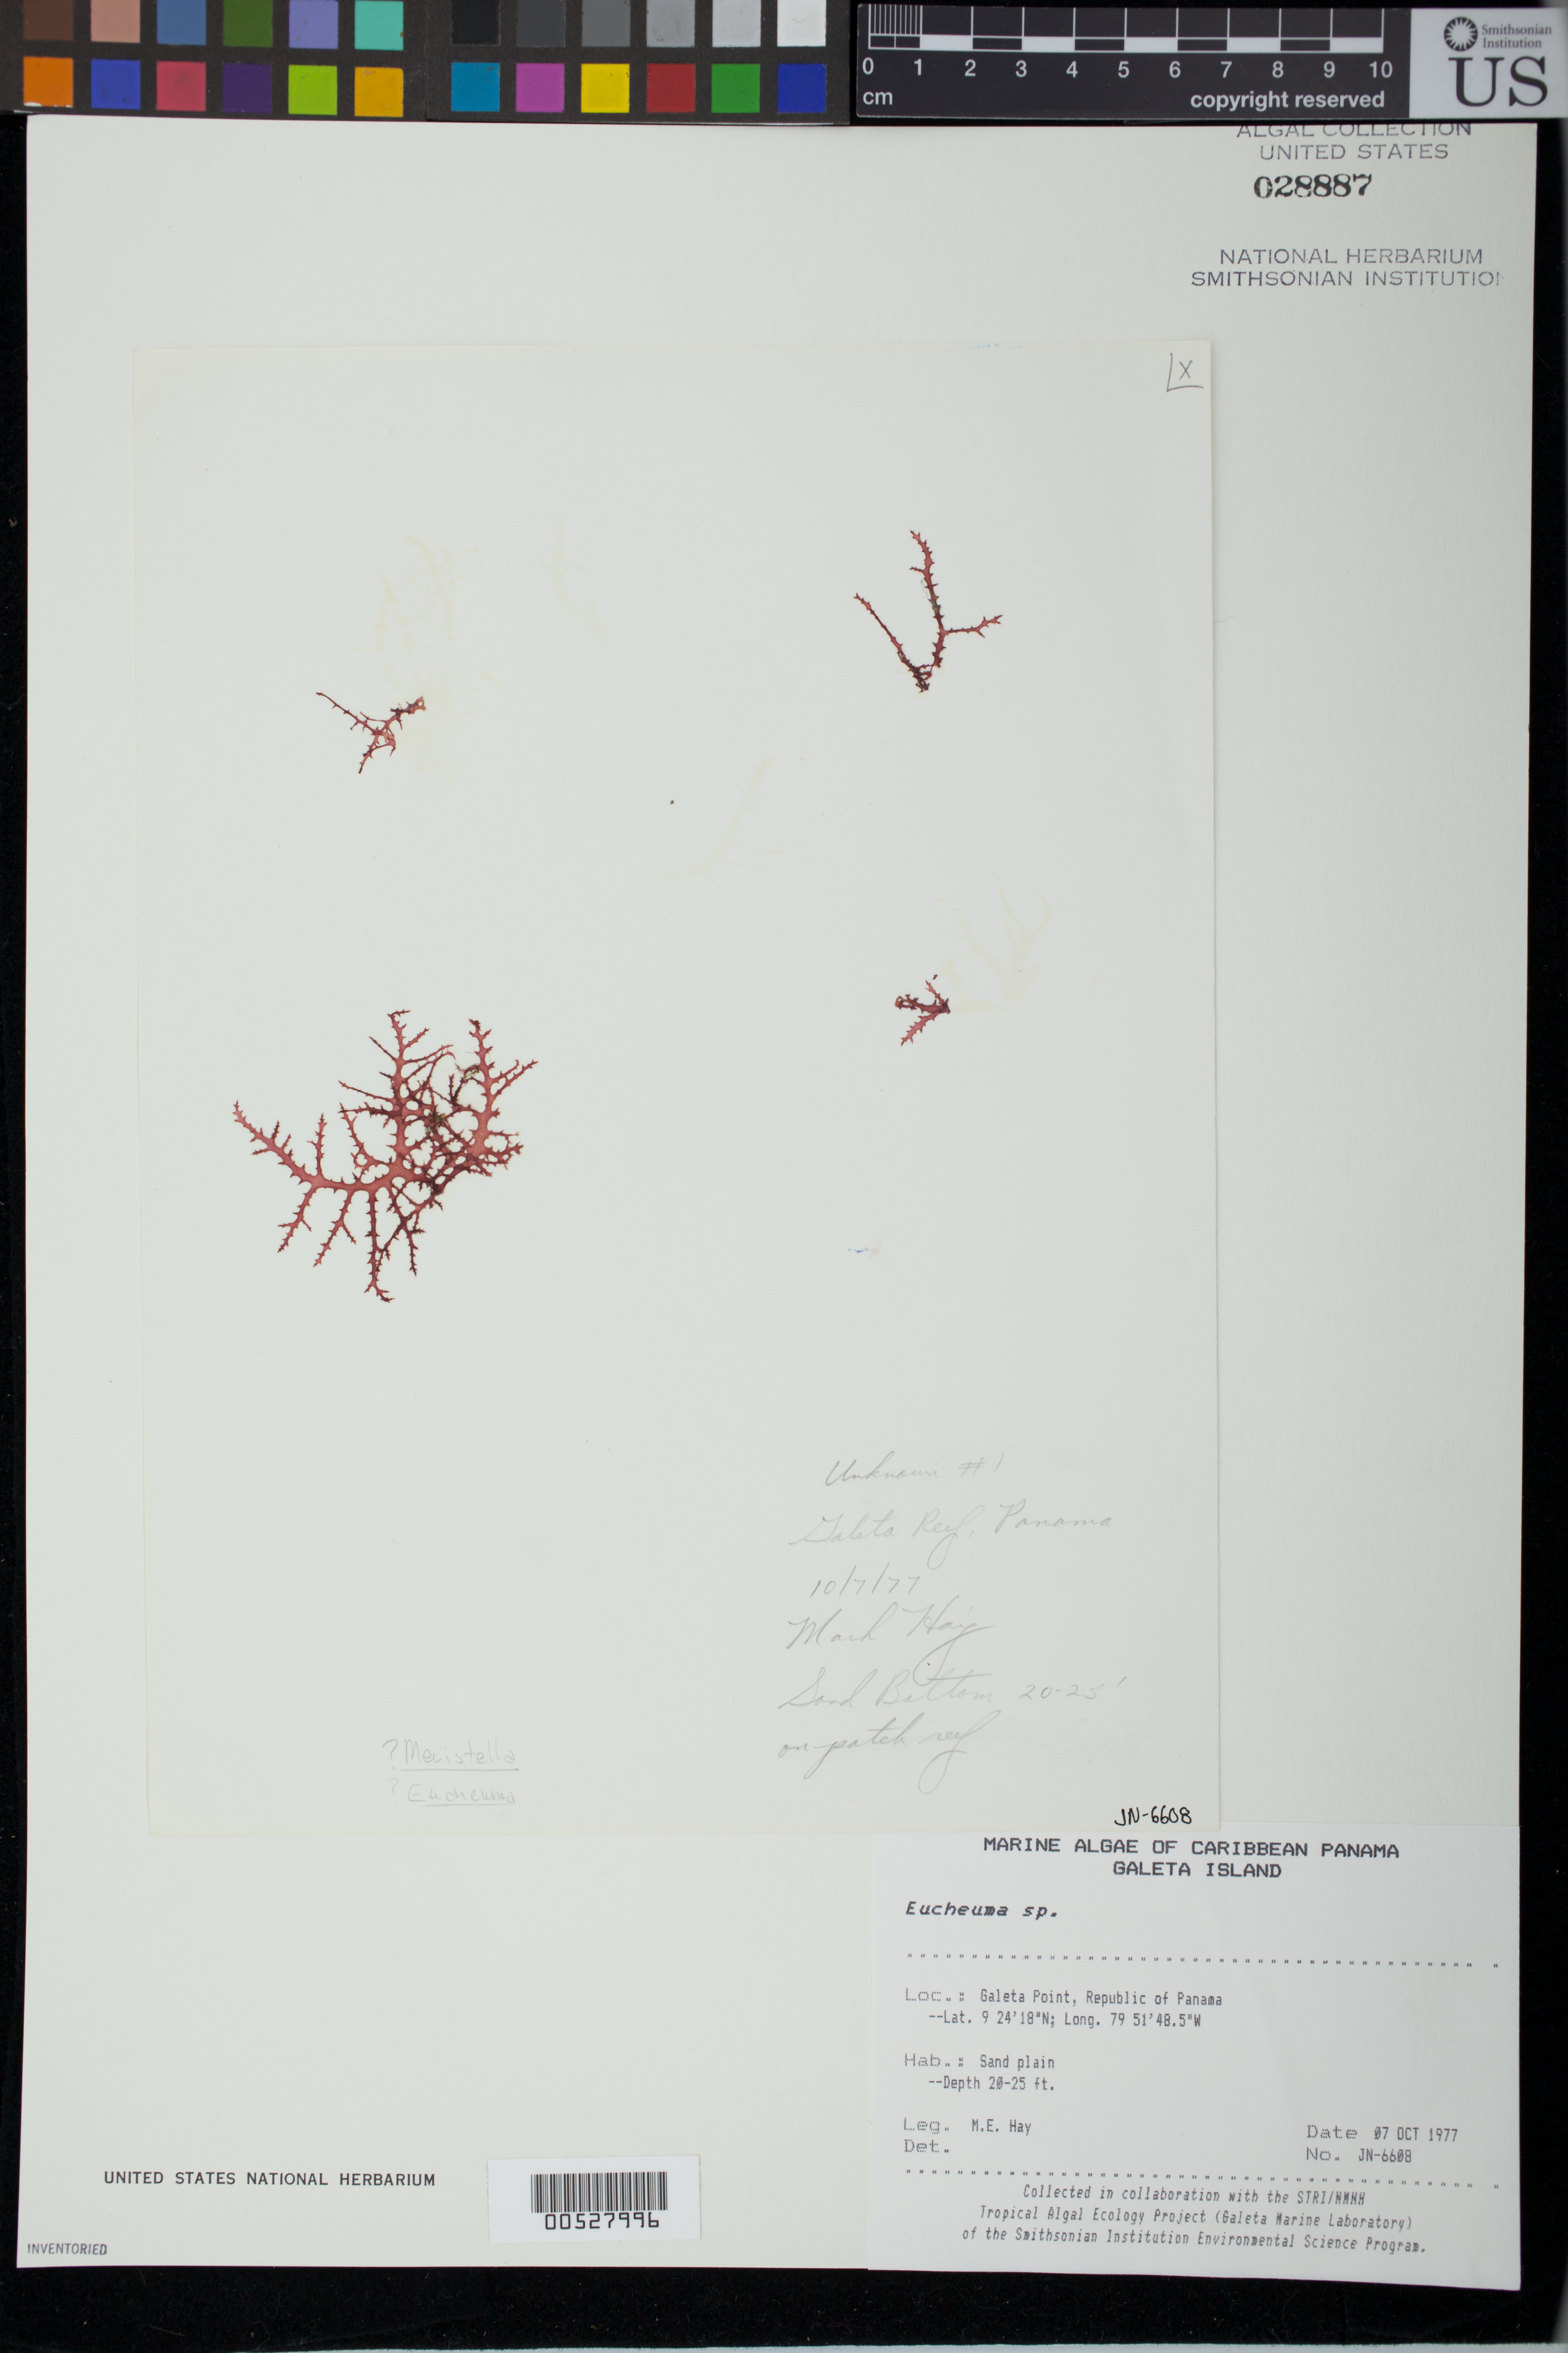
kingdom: Plantae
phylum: Rhodophyta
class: Florideophyceae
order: Gigartinales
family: Solieriaceae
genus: Eucheuma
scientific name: Eucheuma sp.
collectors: M. E. Hay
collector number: JN-6608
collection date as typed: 07 Oct 1977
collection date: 1977-10-07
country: Panama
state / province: Colón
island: Galeta Island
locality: Galeta Point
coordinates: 9 24' 18" N, 79 51' 48.5" W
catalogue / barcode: US 28887